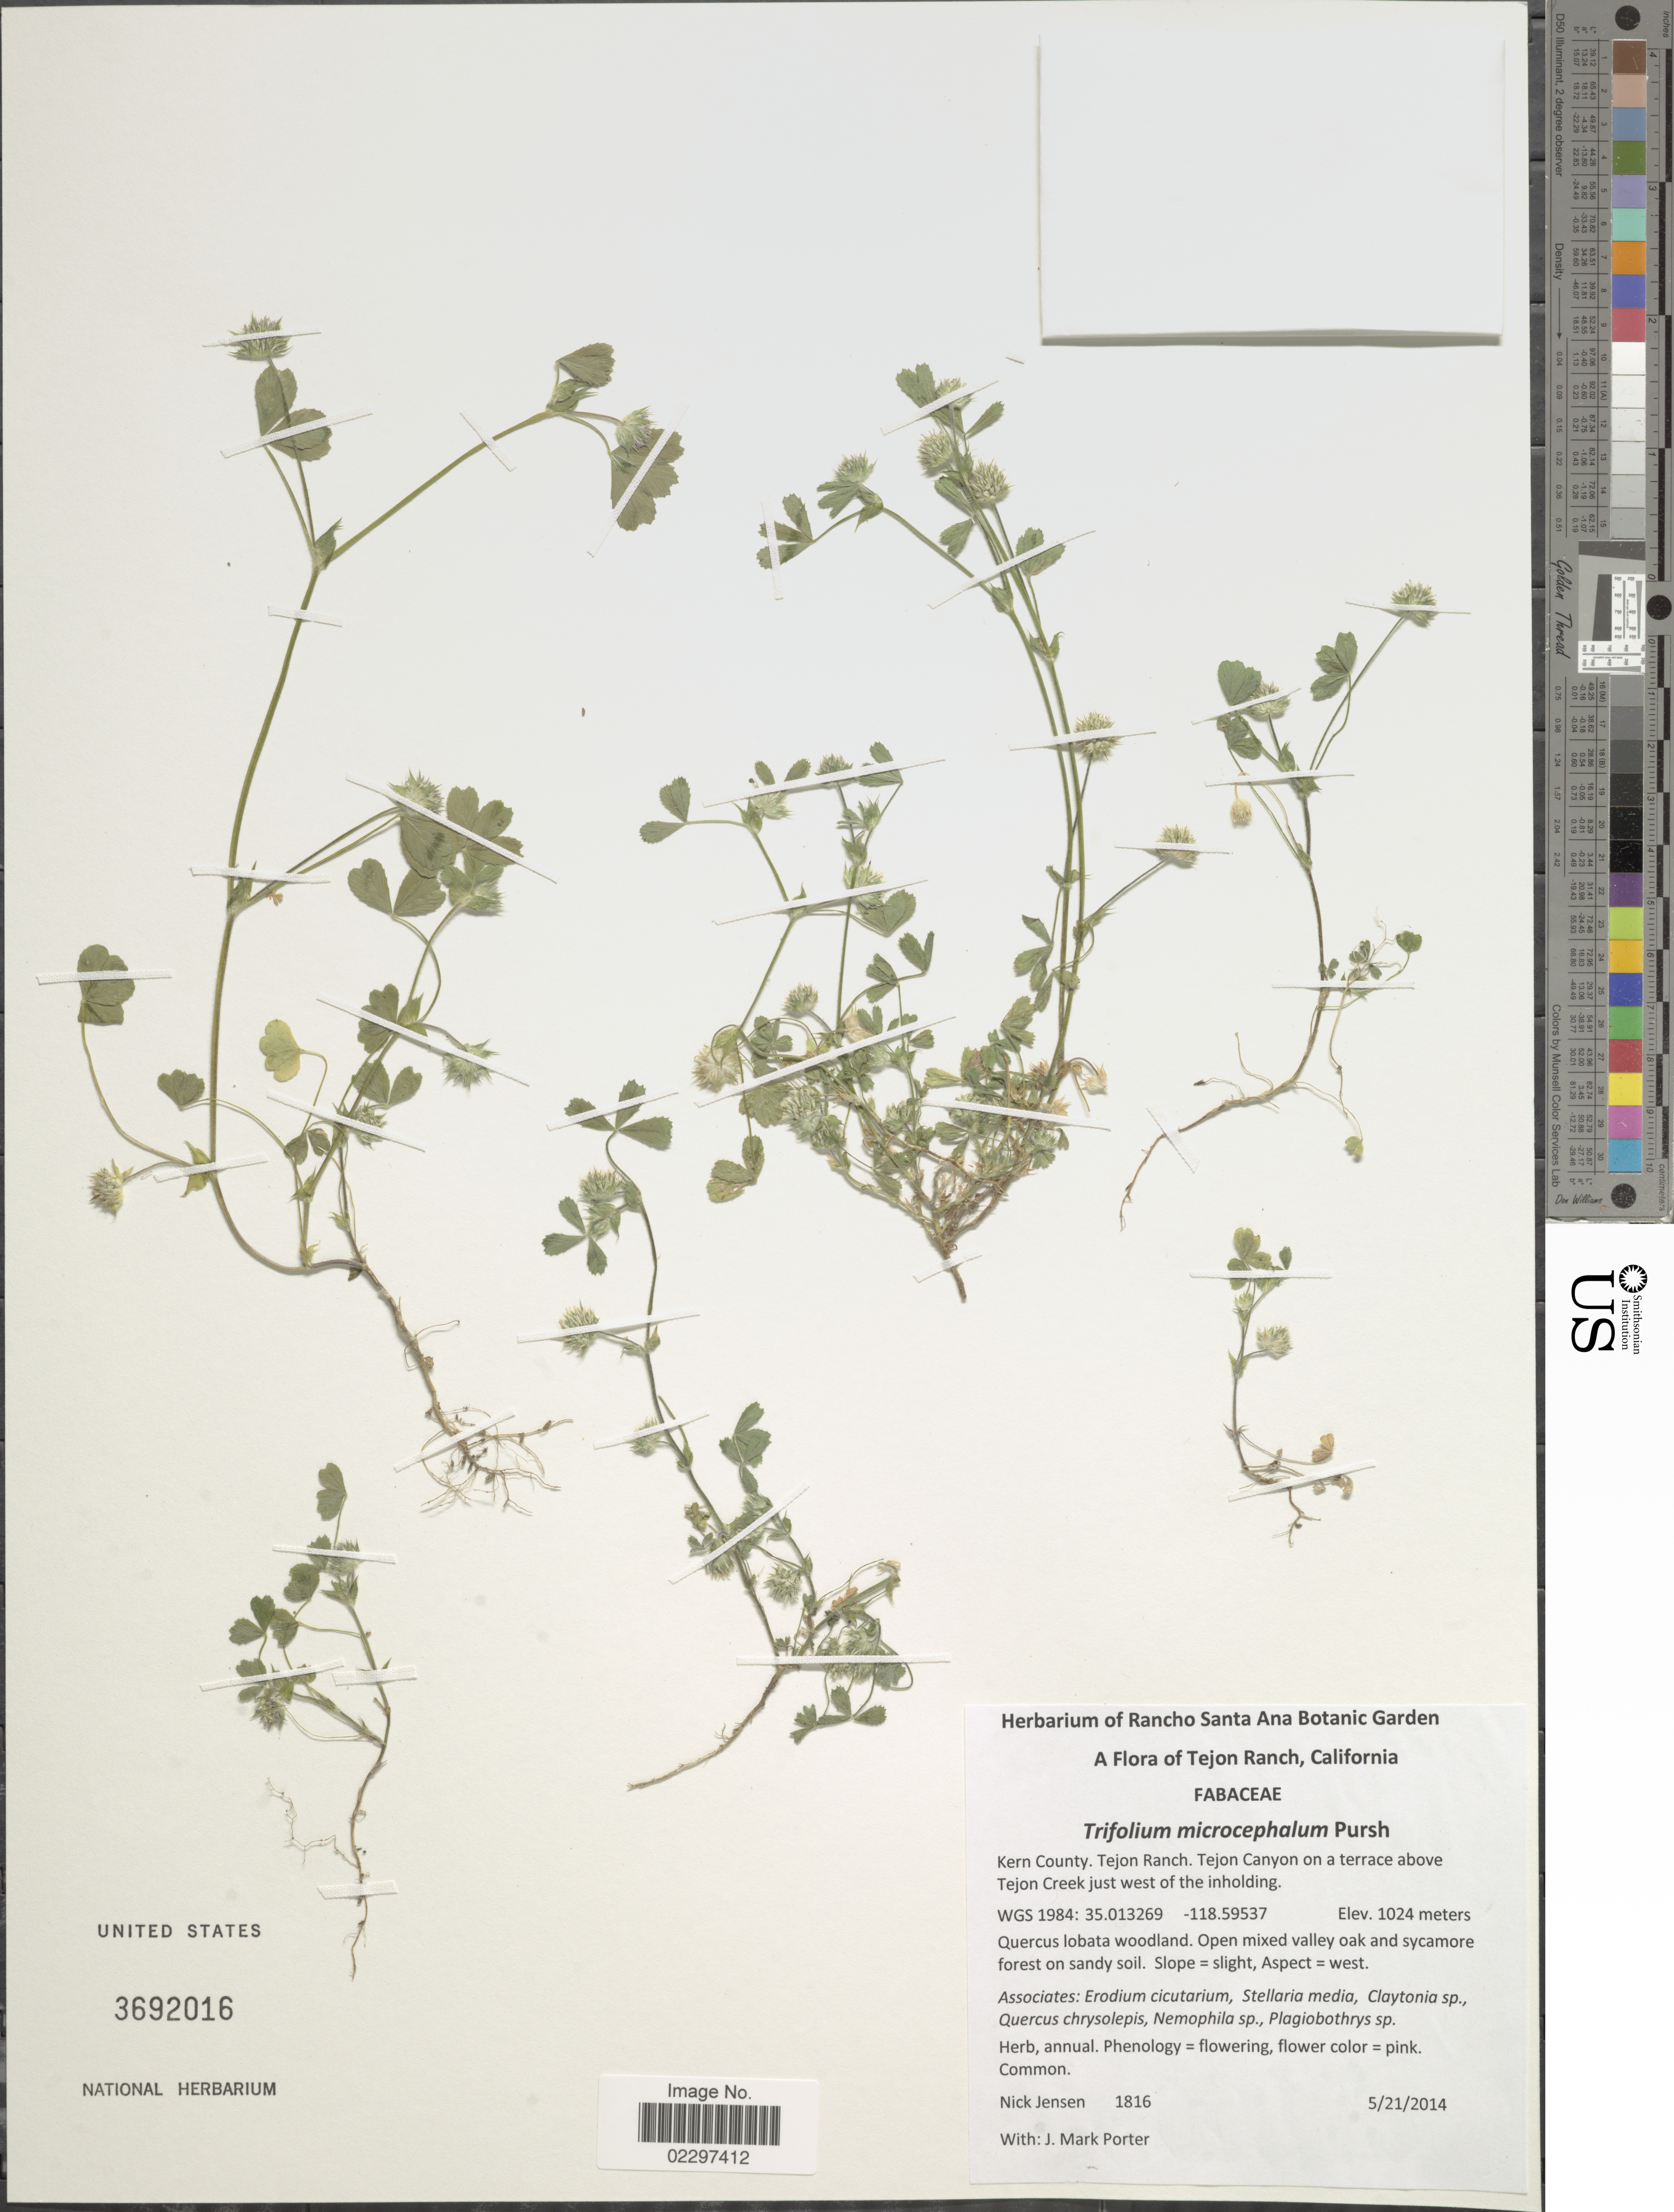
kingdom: Plantae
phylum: Tracheophyta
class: Magnoliopsida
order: Fabales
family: Fabaceae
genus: Trifolium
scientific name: Trifolium microcephalum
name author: Pursh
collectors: N. Jensen & J. M. Porter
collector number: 1816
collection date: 2014-05-21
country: United States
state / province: California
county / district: Kern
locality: Tejon Ranch. Kern County. Tejon Canyon on a terrace above Tejon Creek just west of the inholding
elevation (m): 1024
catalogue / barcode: US 3692016